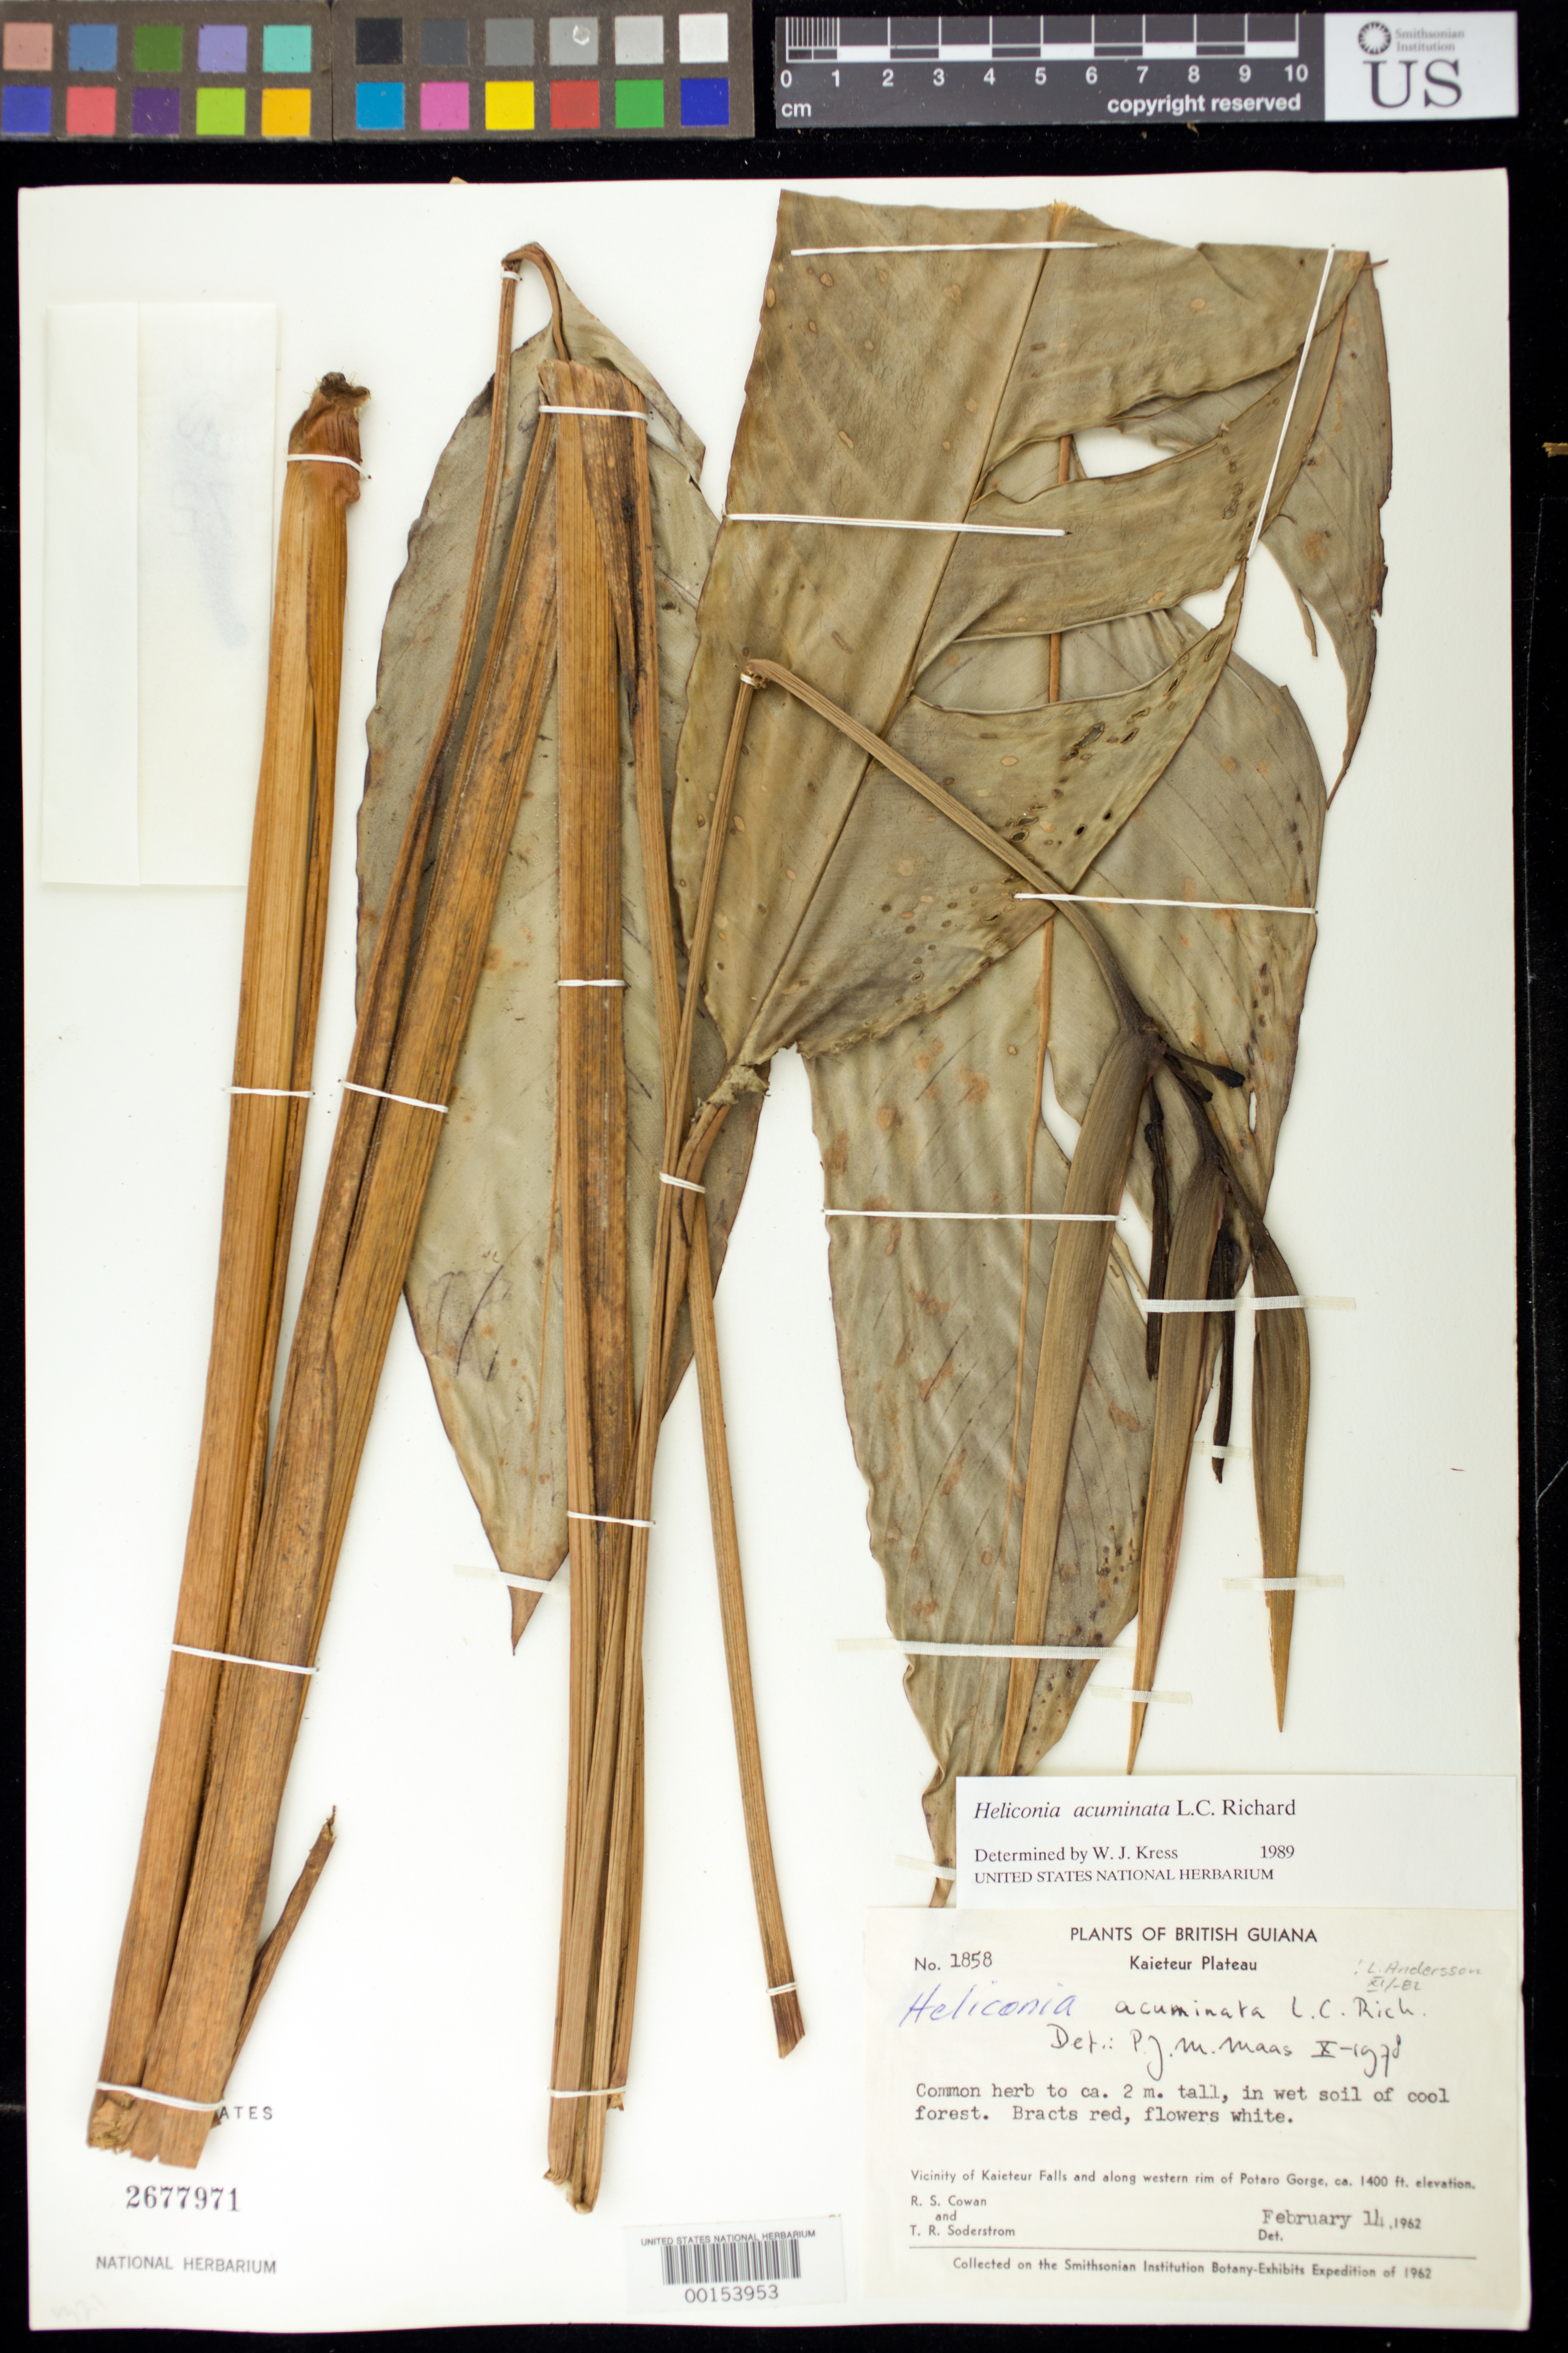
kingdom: Plantae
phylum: Tracheophyta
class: Liliopsida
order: Zingiberales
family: Heliconiaceae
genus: Heliconia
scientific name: Heliconia acuminata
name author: A. Rich.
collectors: R. S. Cowan & T. R. Soderstrom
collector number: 1858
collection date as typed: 14 Feb 1962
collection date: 1962-02-14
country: Guyana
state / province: Potaro-Siparuni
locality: (former) mazaruni-potaro dist., vicinity of kaieteur falls and along western rim of potaro gorge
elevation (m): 427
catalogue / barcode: US 2677971